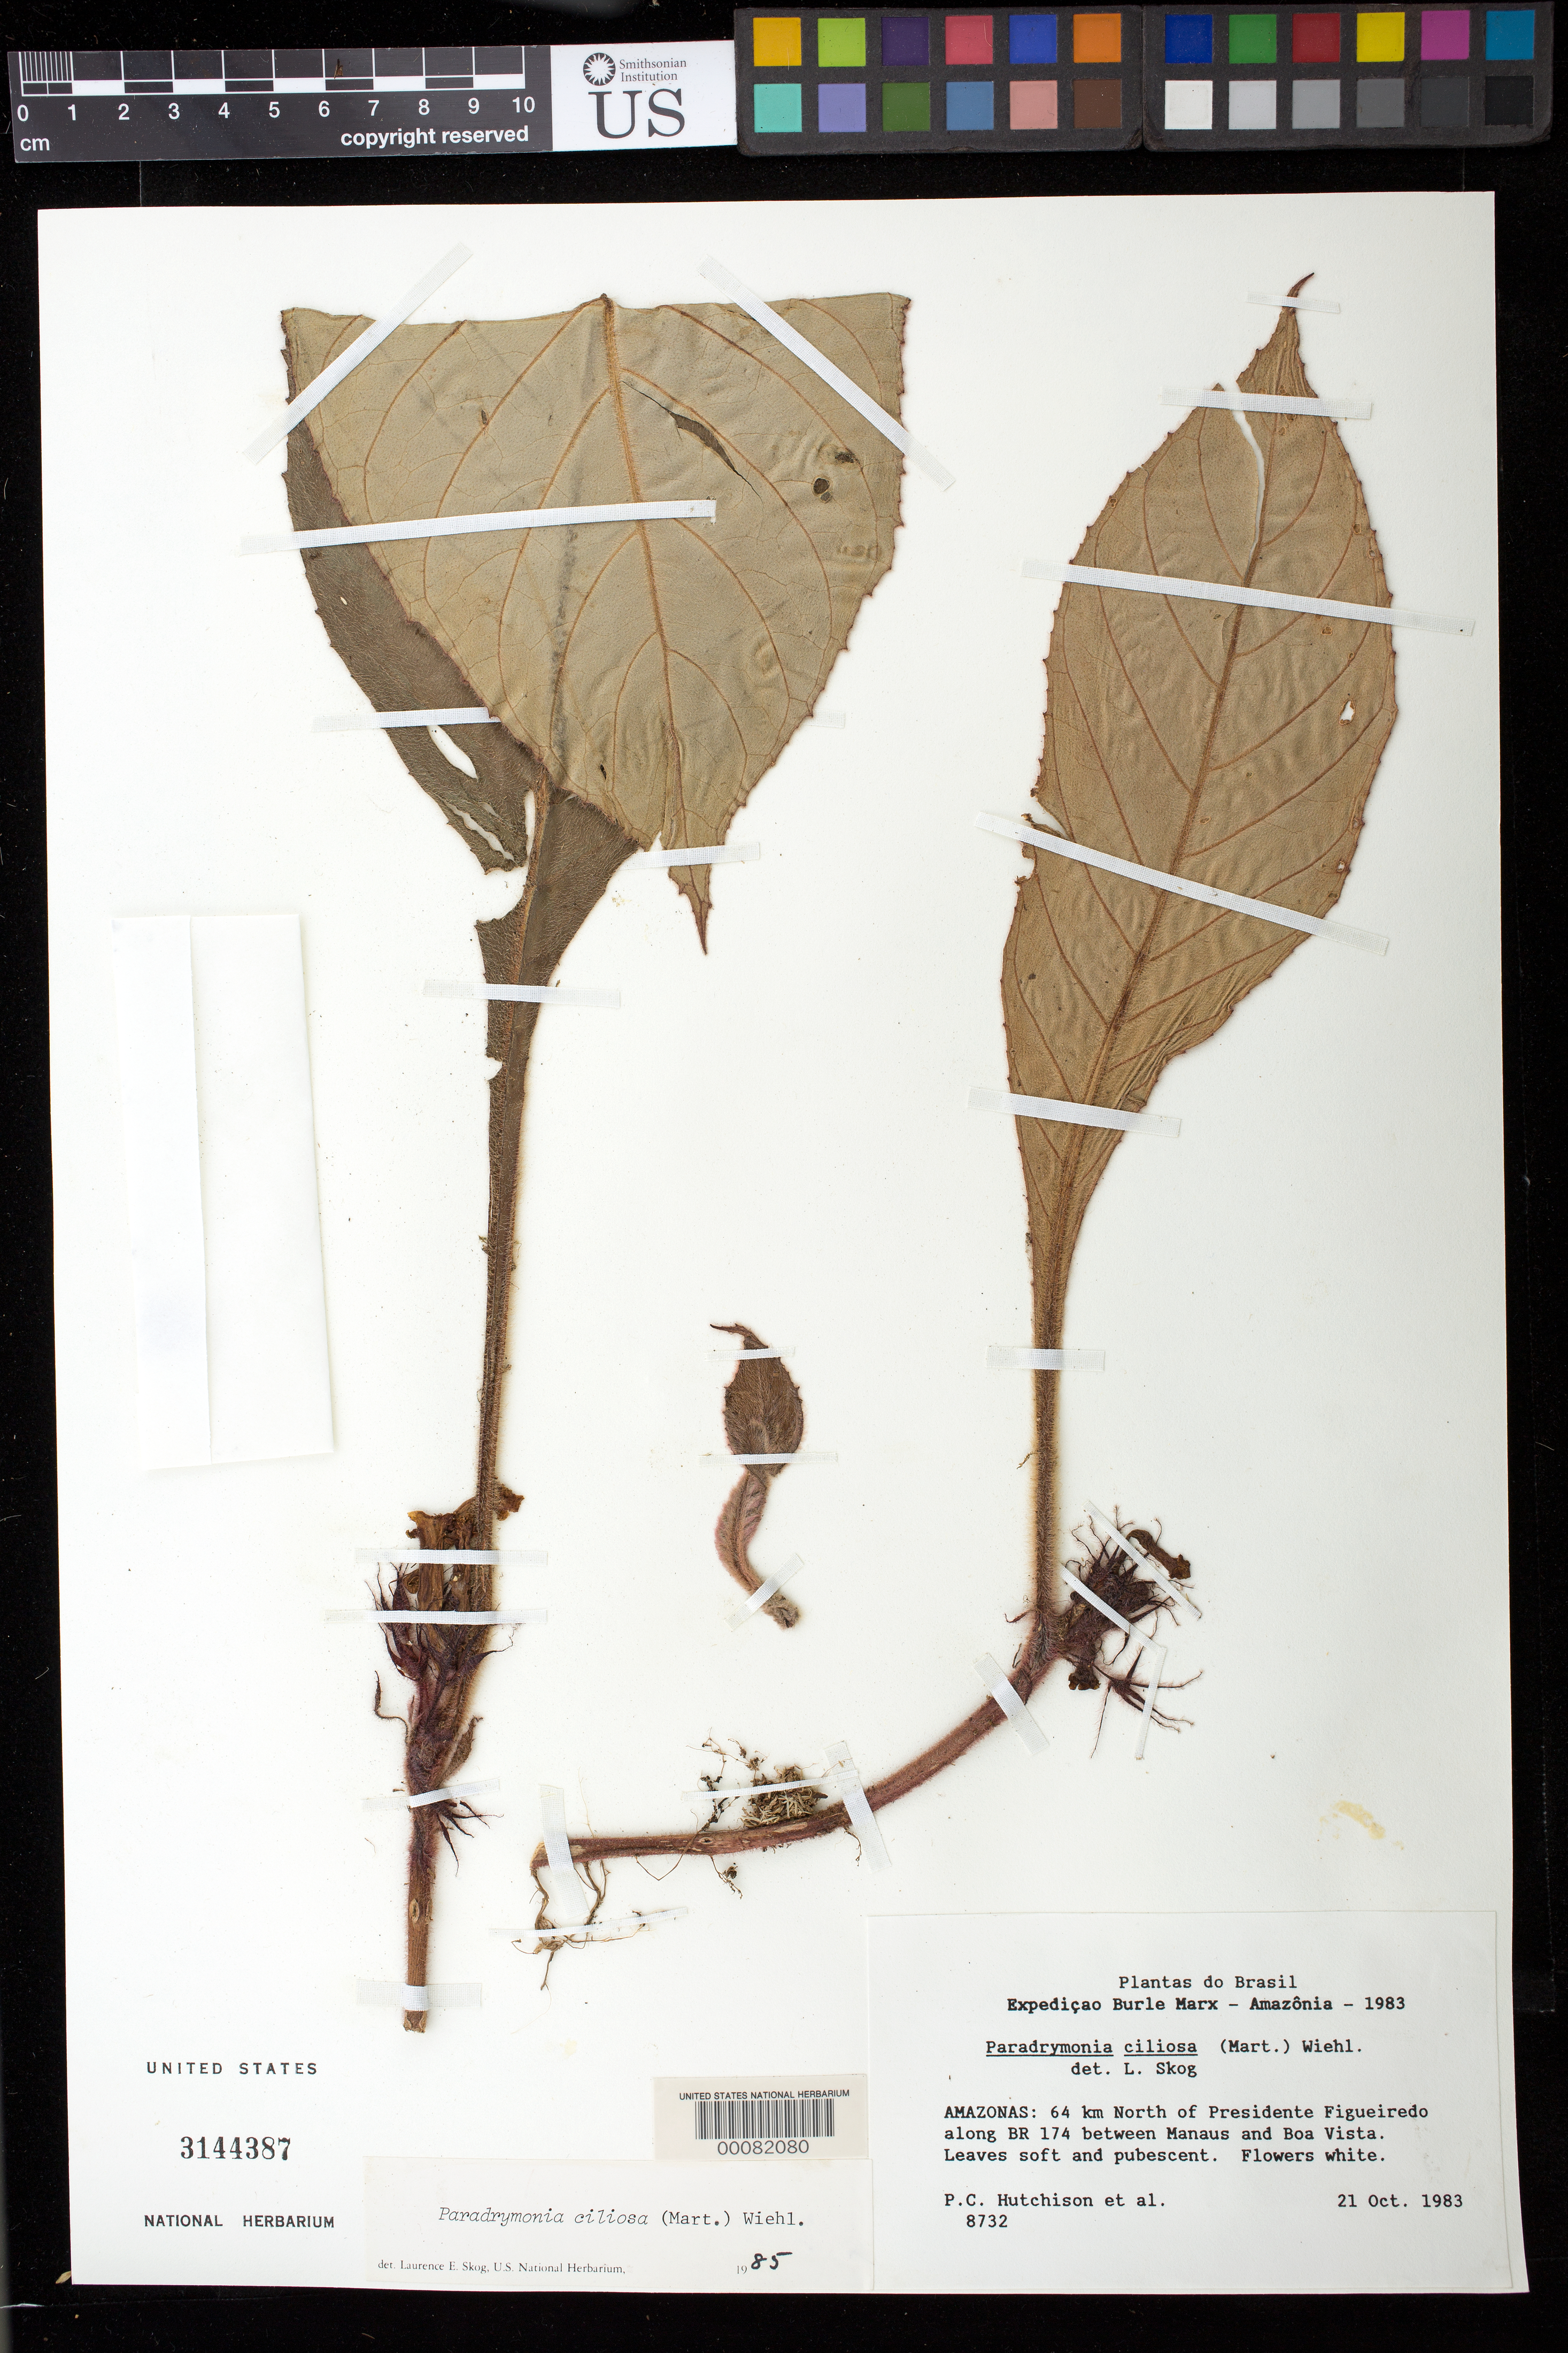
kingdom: Plantae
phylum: Tracheophyta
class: Magnoliopsida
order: Lamiales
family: Gesneriaceae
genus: Paradrymonia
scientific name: Paradrymonia ciliosa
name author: (Mart.) Wiehler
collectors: P. C. Hutchison & et al.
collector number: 8732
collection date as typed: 21 Oct 1983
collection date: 1983-10-21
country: Brazil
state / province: Amazonas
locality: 64 km N of Presidente Figueiredo along BR 174 between Manaus and Boa Vista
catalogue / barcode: US 3144387